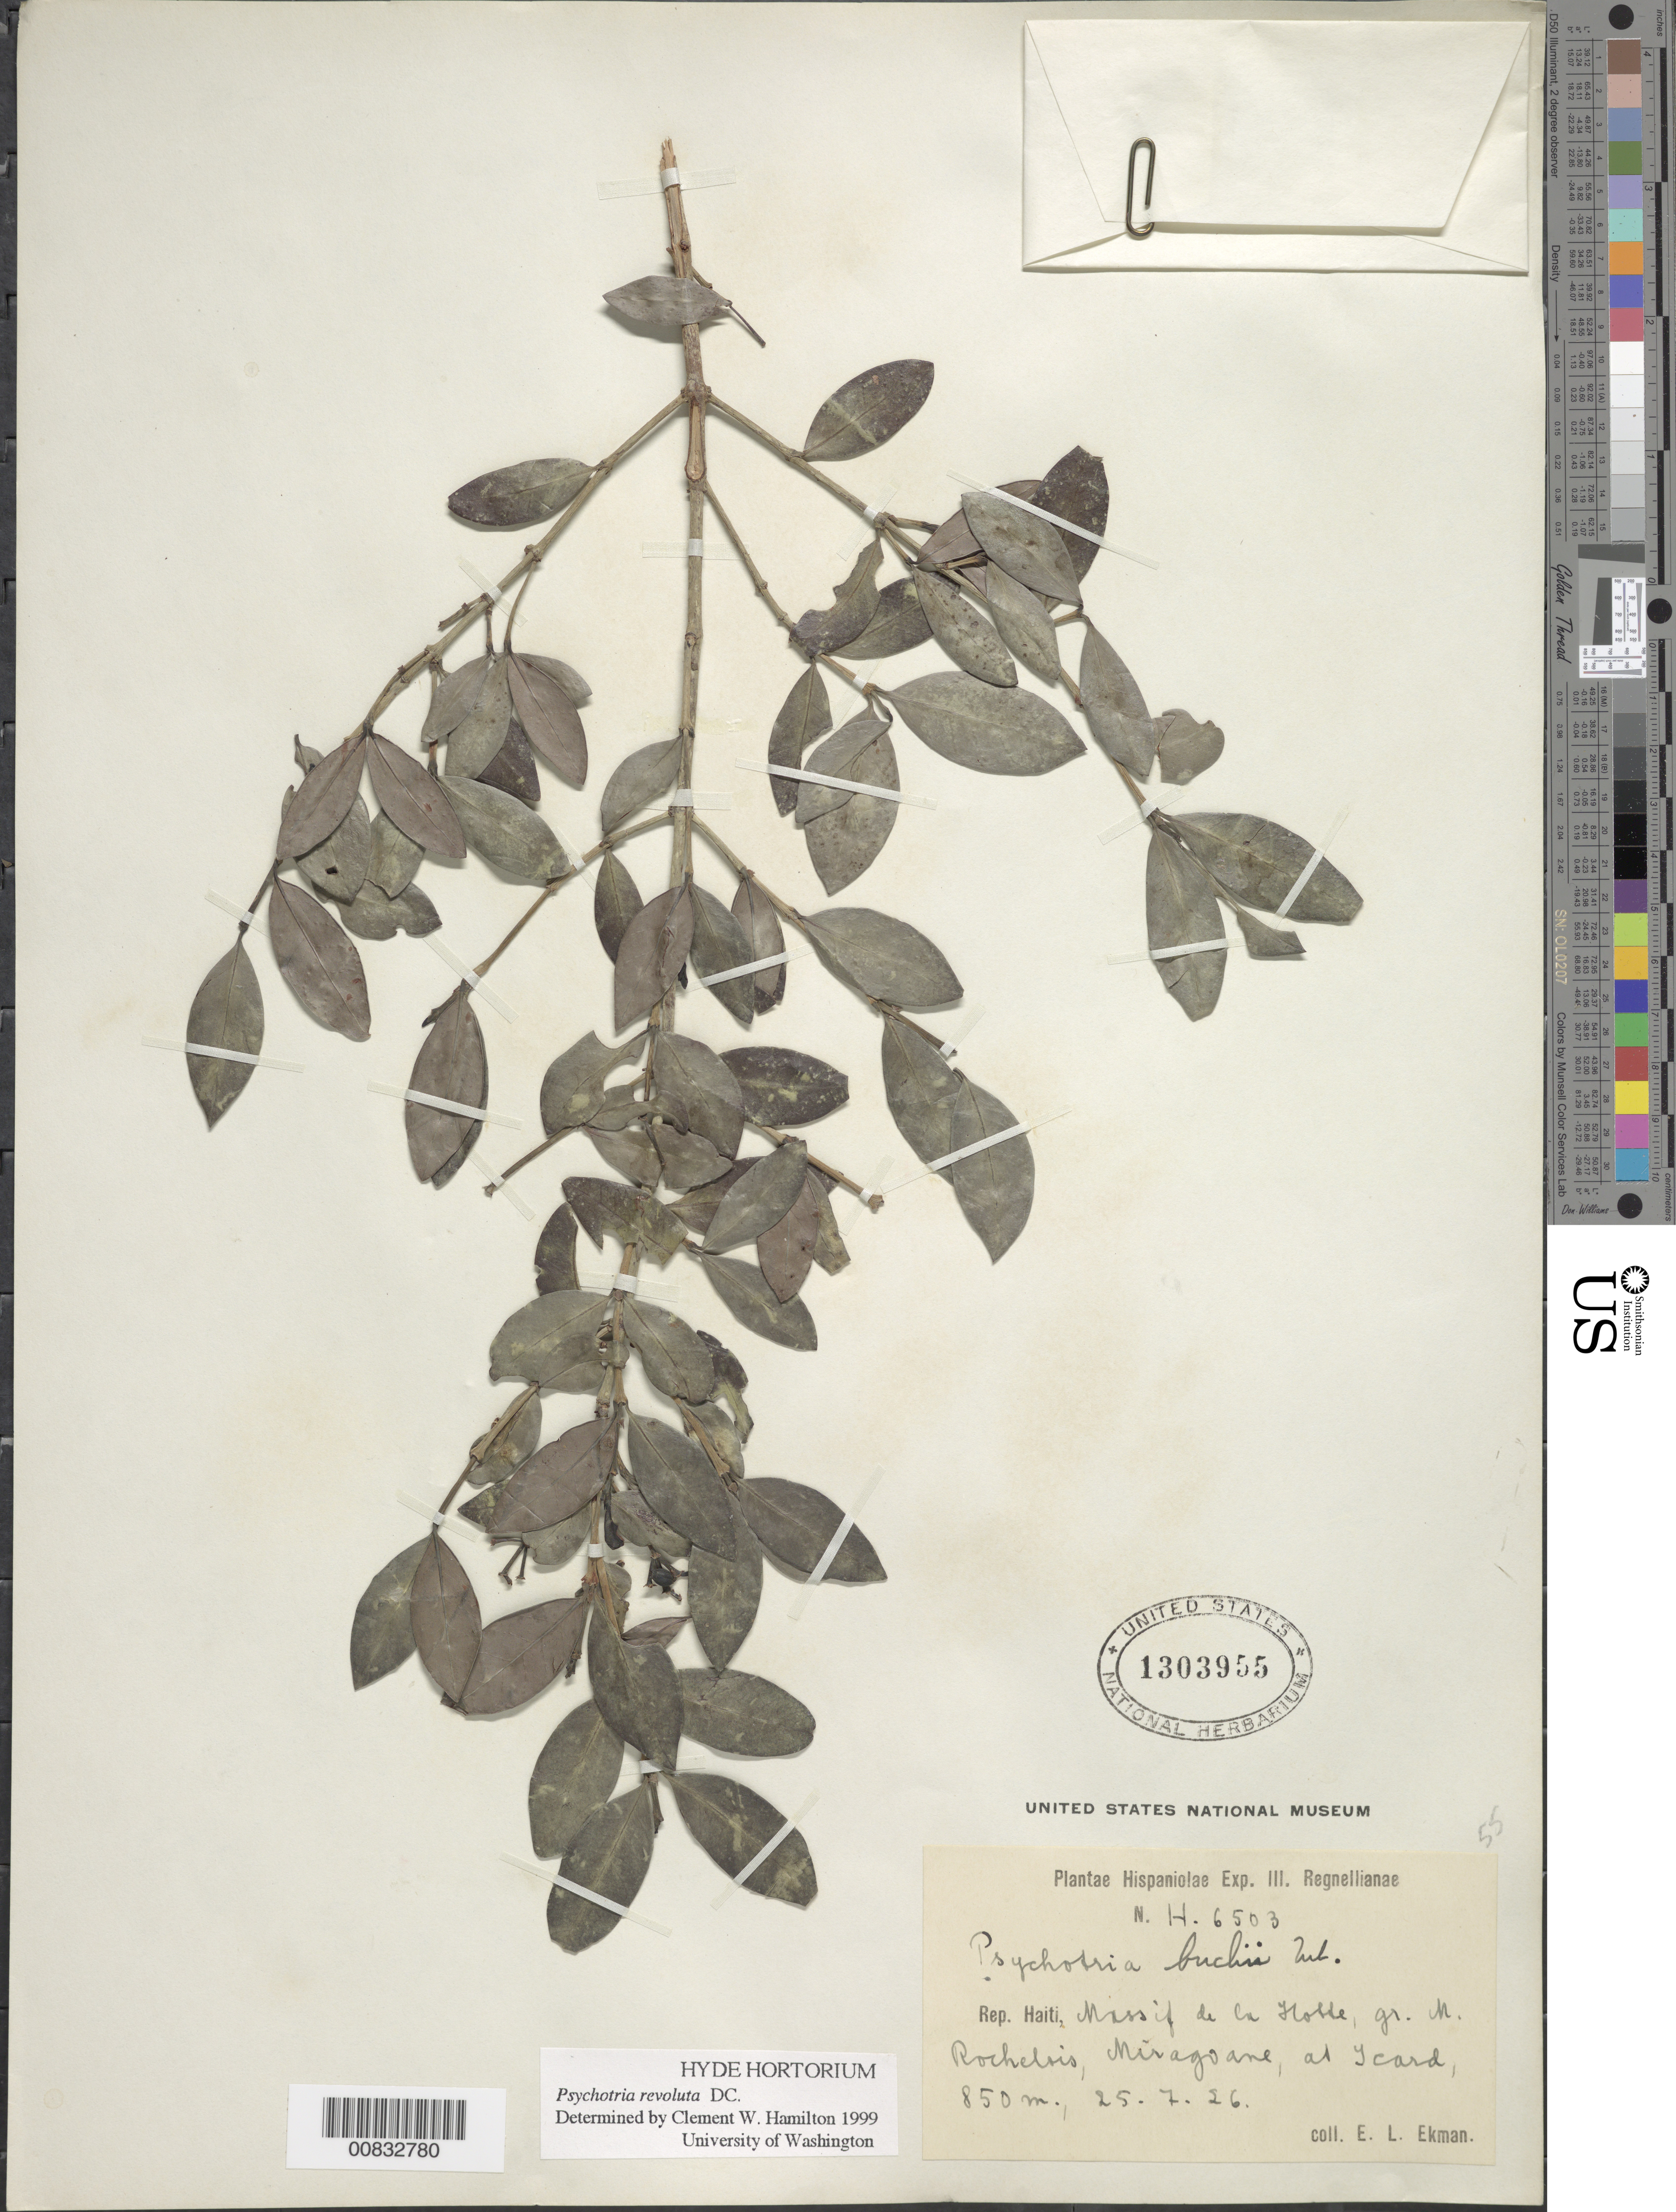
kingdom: Plantae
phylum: Tracheophyta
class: Magnoliopsida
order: Gentianales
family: Rubiaceae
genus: Psychotria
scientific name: Psychotria revoluta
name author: DC.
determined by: Hamilton, C. W.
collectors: E. L. Ekman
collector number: H 6503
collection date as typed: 25 Jul 1926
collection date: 1926-07-25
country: Haiti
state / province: Grand'Anse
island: Hispaniola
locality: Massif de la Hotte, Gros Morne Rochelois, Miragoane, al Icard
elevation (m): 850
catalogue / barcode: US 1303955